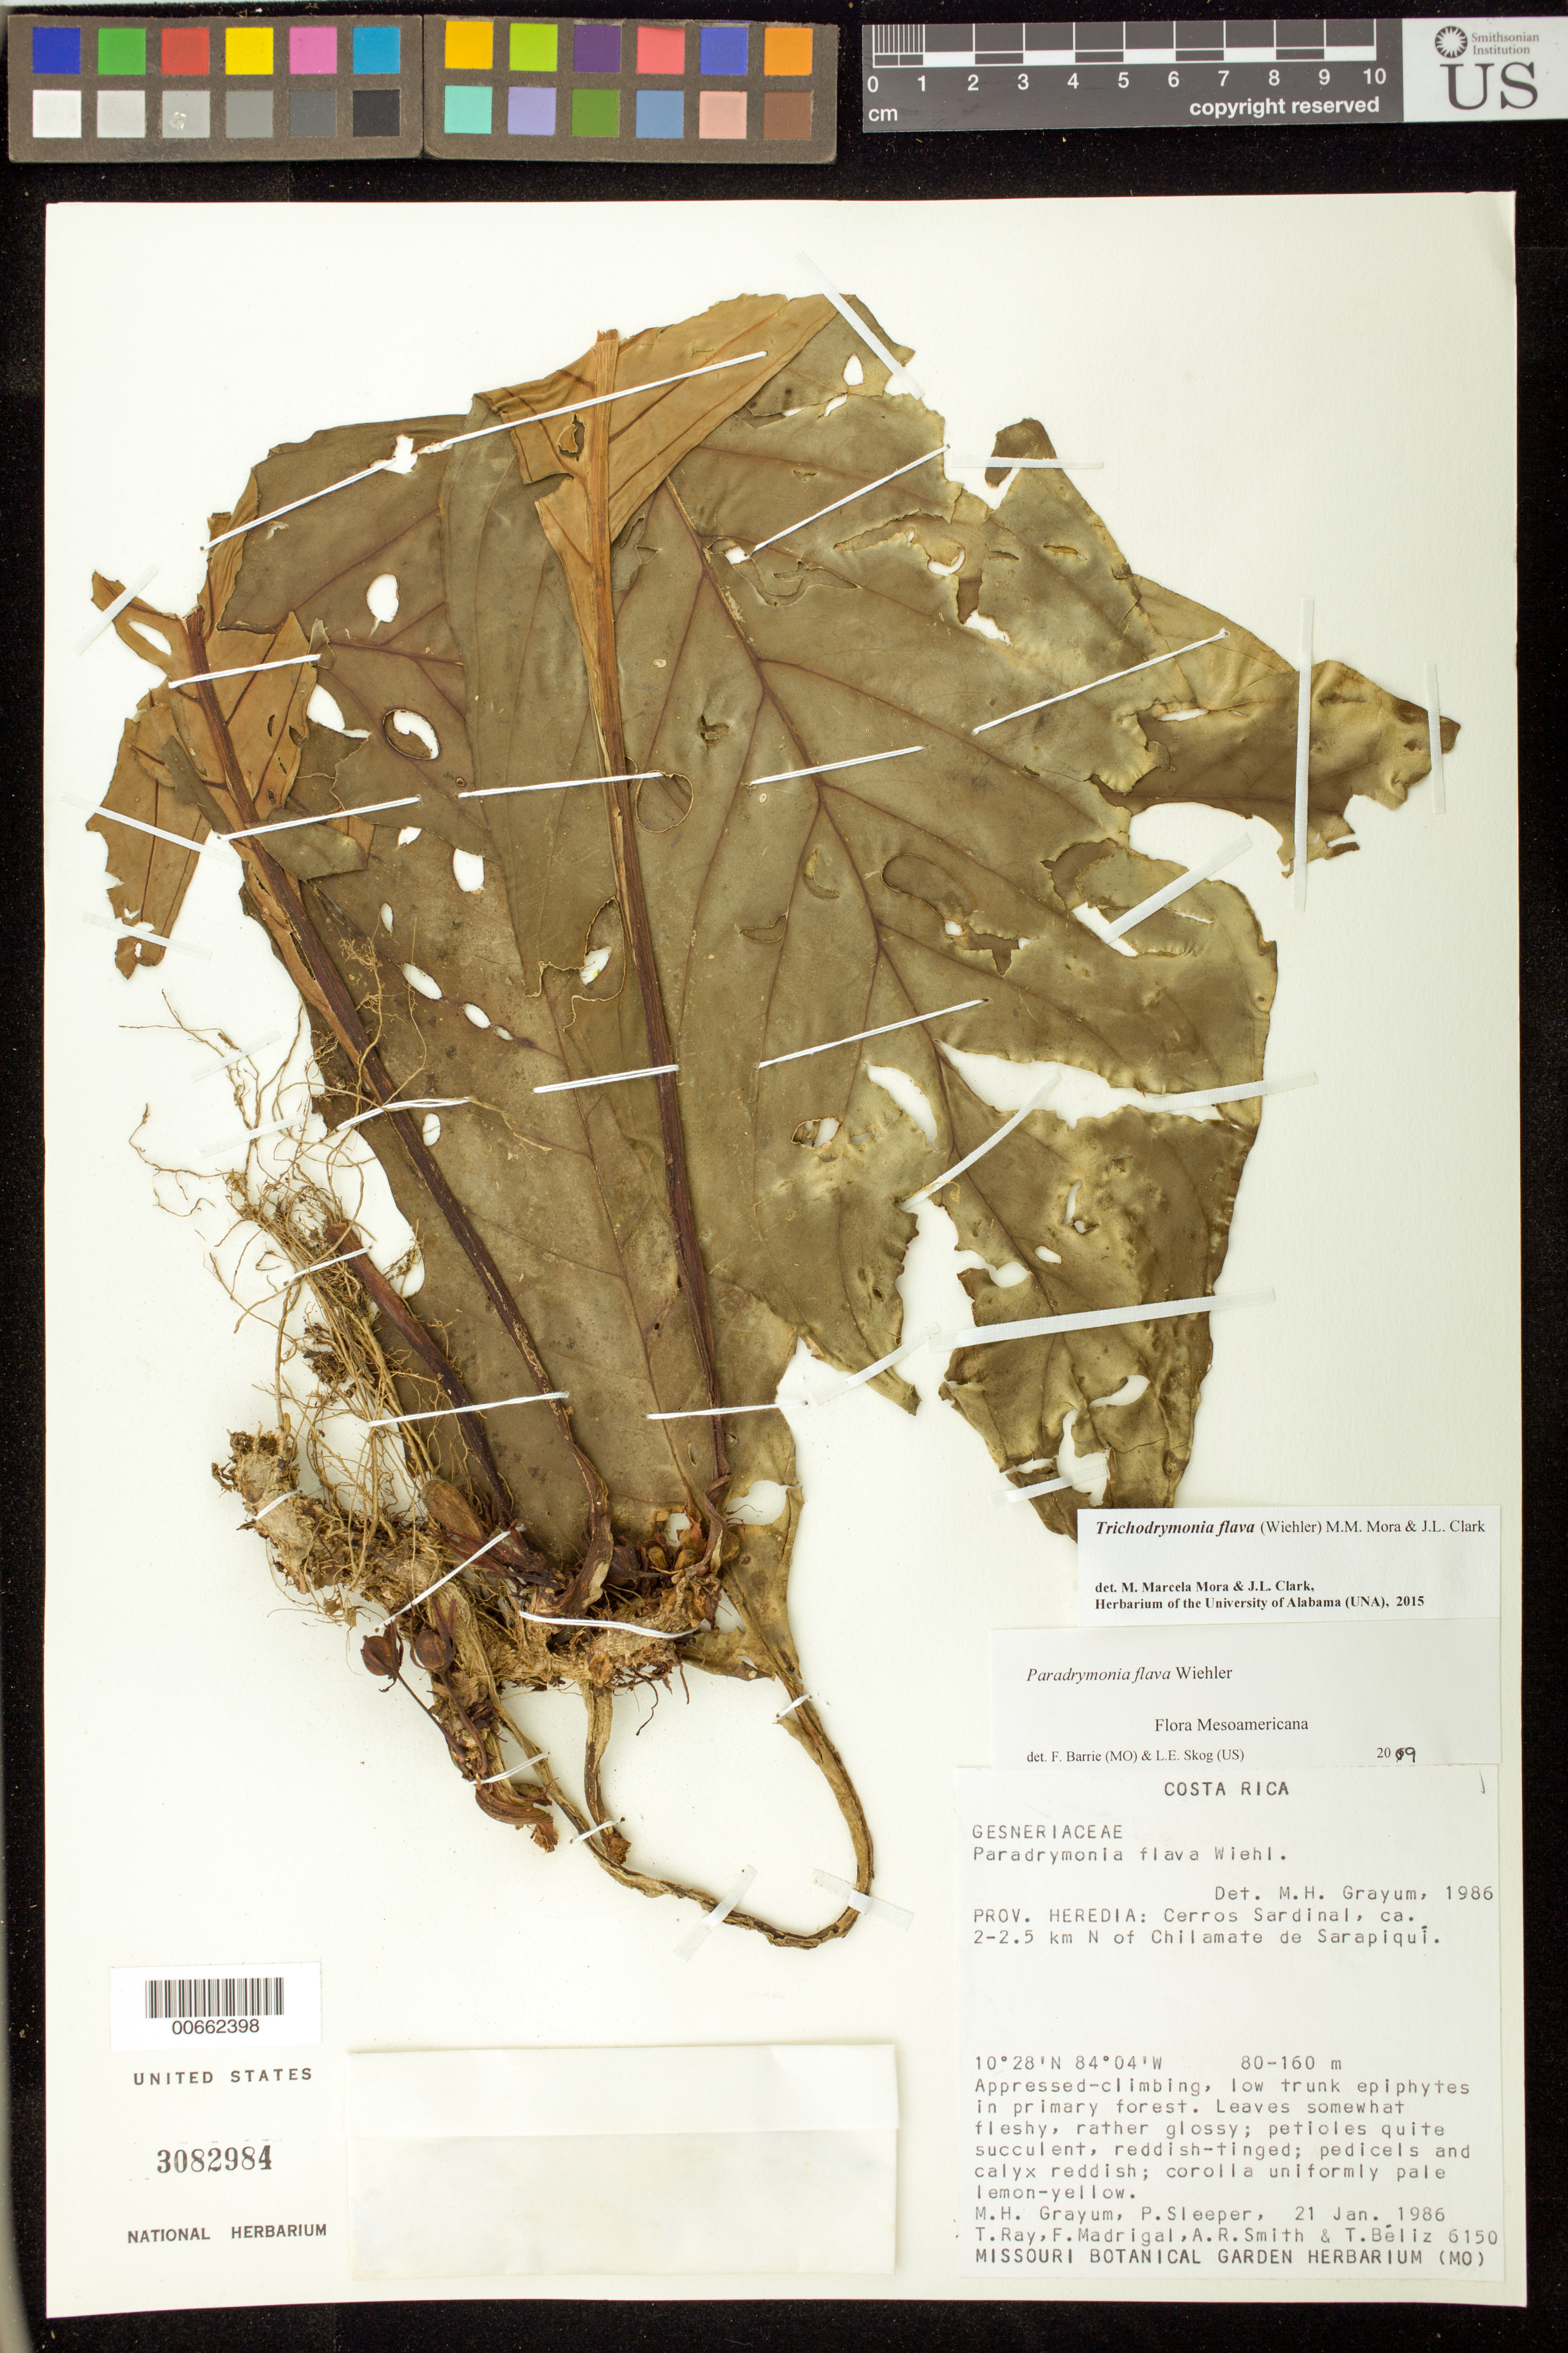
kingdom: Plantae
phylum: Tracheophyta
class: Magnoliopsida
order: Lamiales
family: Gesneriaceae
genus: Trichodrymonia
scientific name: Trichodrymonia flava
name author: (Wiehler) M.M. Mora & J.L. Clark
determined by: Mora, M. M.; Clark, J. L.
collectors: M. H. Grayum, P. Sleeper, T. Ray, F. Madrigal, A. R. Smith & T. Béliz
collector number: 6150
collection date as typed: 21 Jan 1986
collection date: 1986-01-21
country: Costa Rica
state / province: Heredia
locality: Cerros Sardinal, ca. 2-2.5 km N of Chilamate de Sarapiquí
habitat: In primary forest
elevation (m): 80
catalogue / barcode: US 3082984